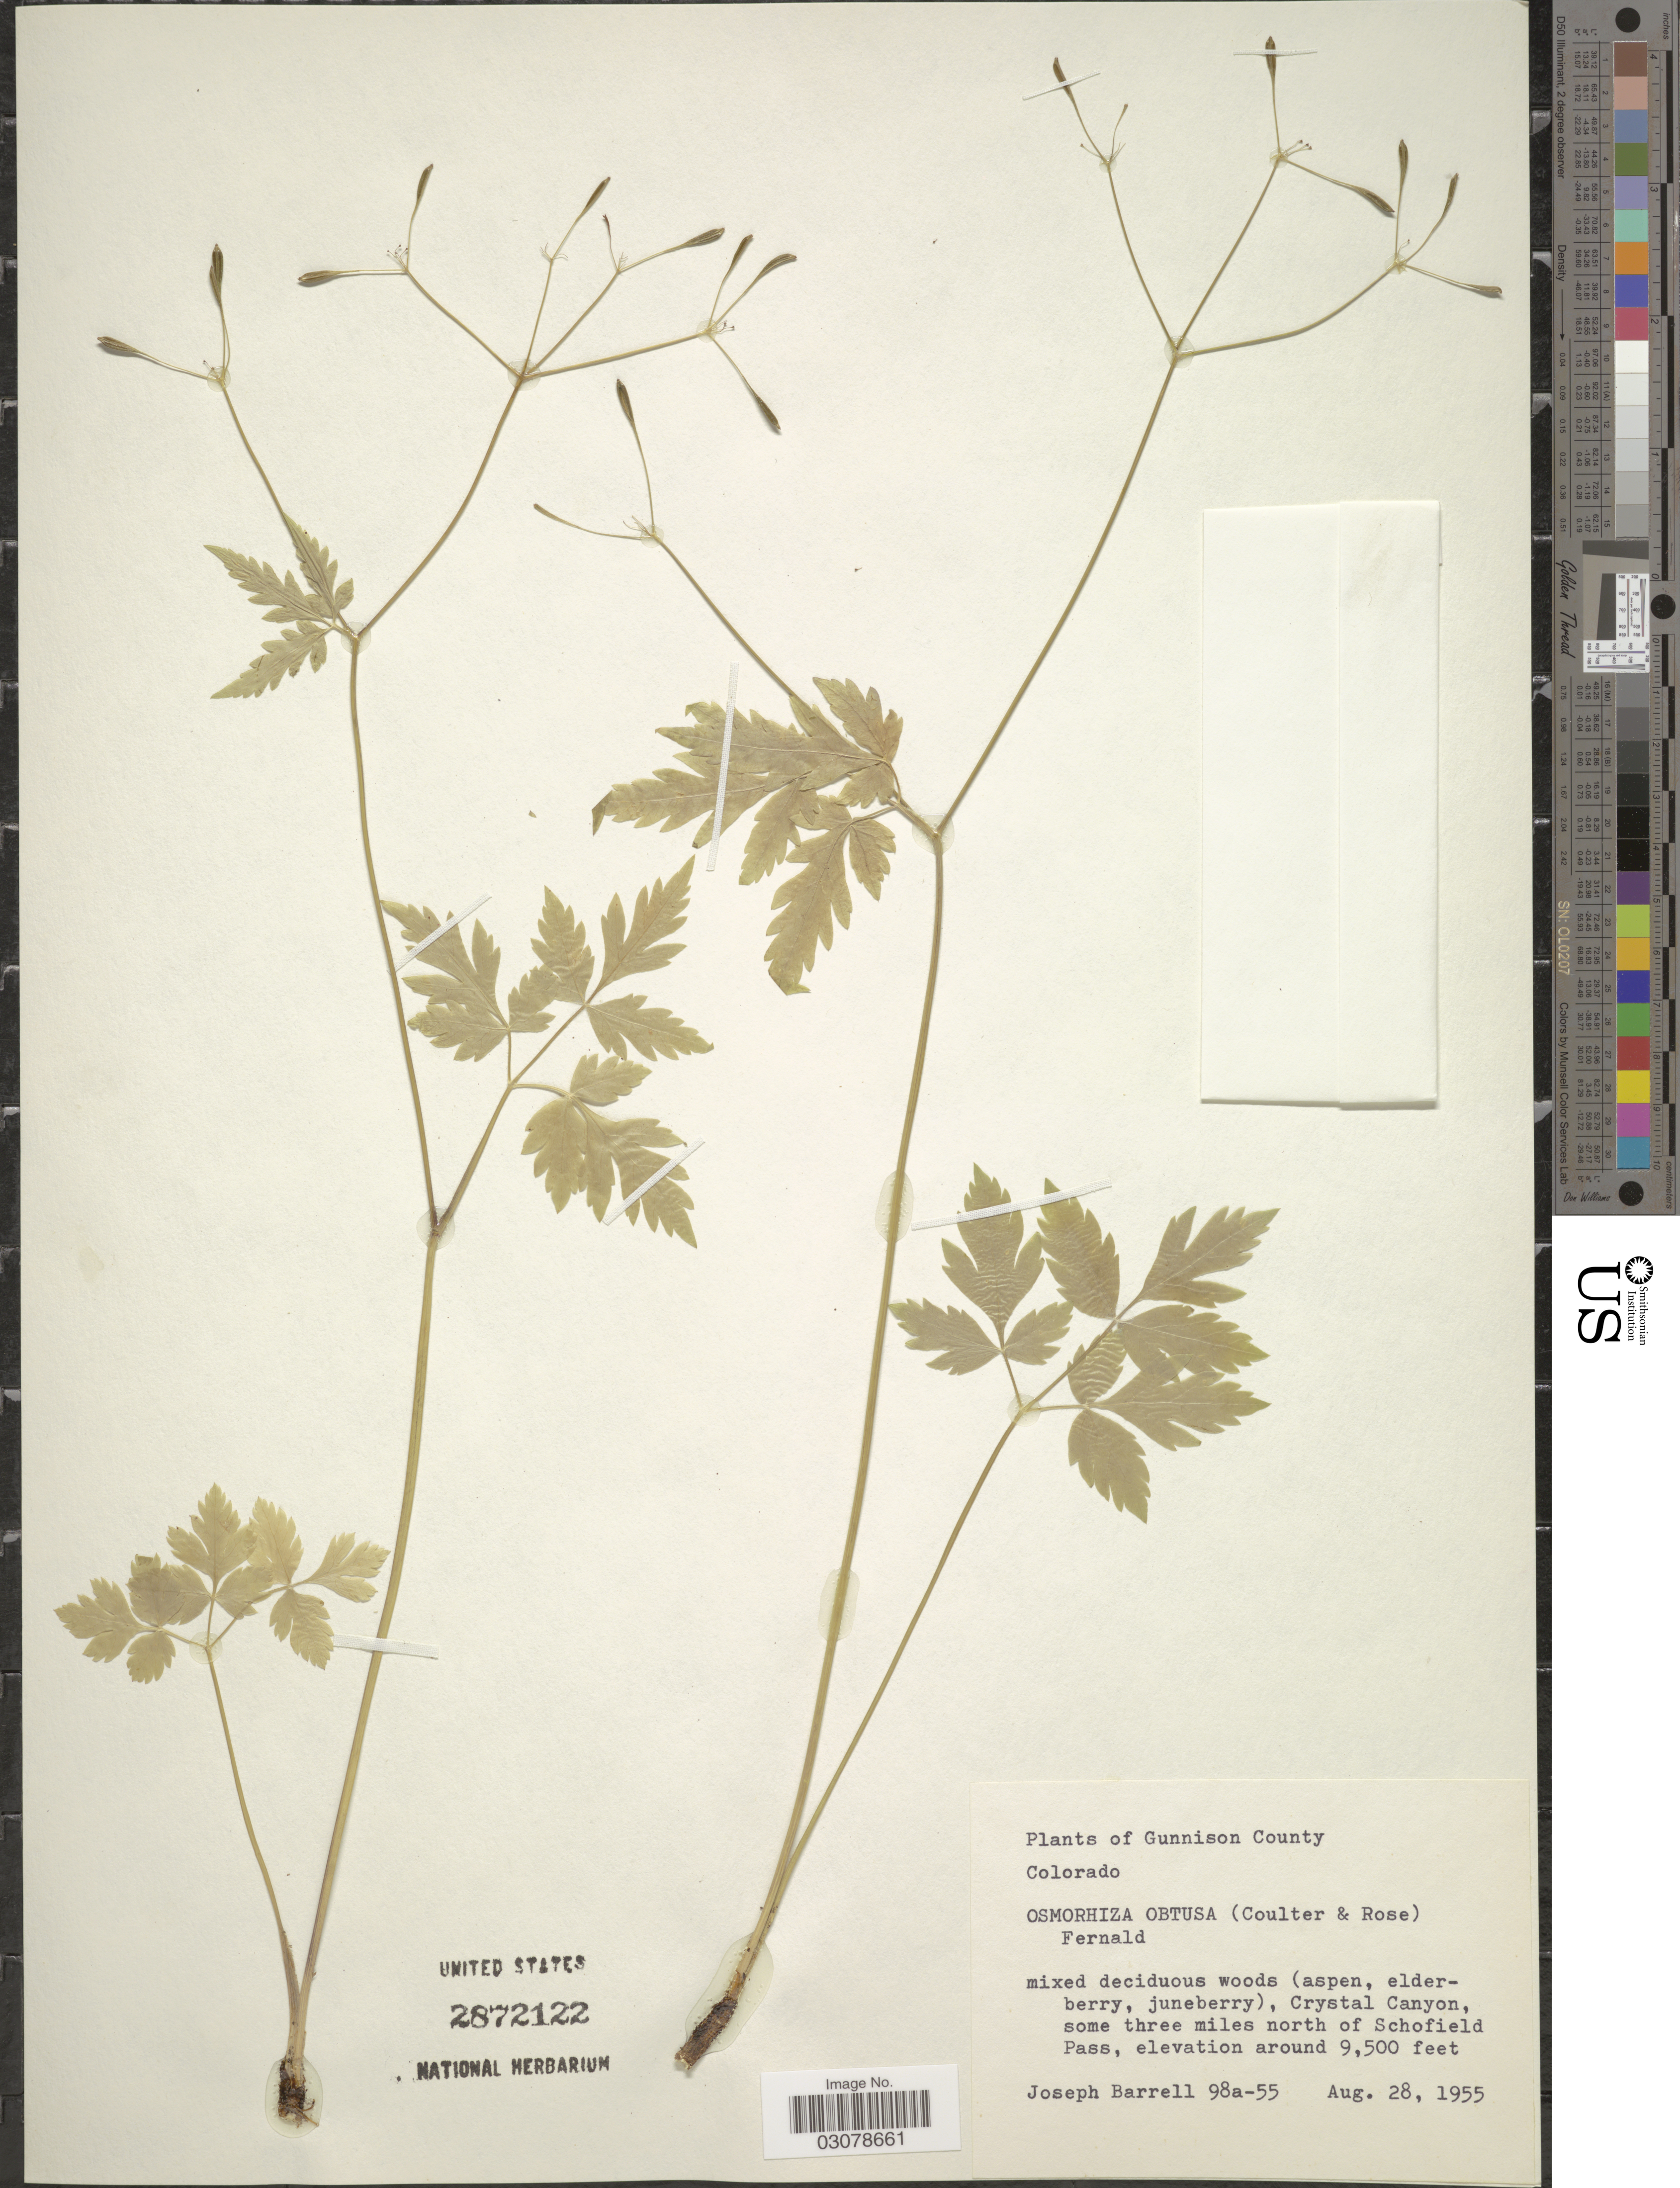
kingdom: Plantae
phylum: Tracheophyta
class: Magnoliopsida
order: Apiales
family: Apiaceae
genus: Osmorhiza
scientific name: Osmorhiza obtusa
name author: (J.M. Coult. & Rose) Fernald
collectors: J. Barrell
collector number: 98a-55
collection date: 1955-08-28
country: United States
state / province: Colorado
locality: Gunnison County, Colorado, Crystal Canyon, some three miles north of Schofield Pass.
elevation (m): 2896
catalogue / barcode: US 2872122